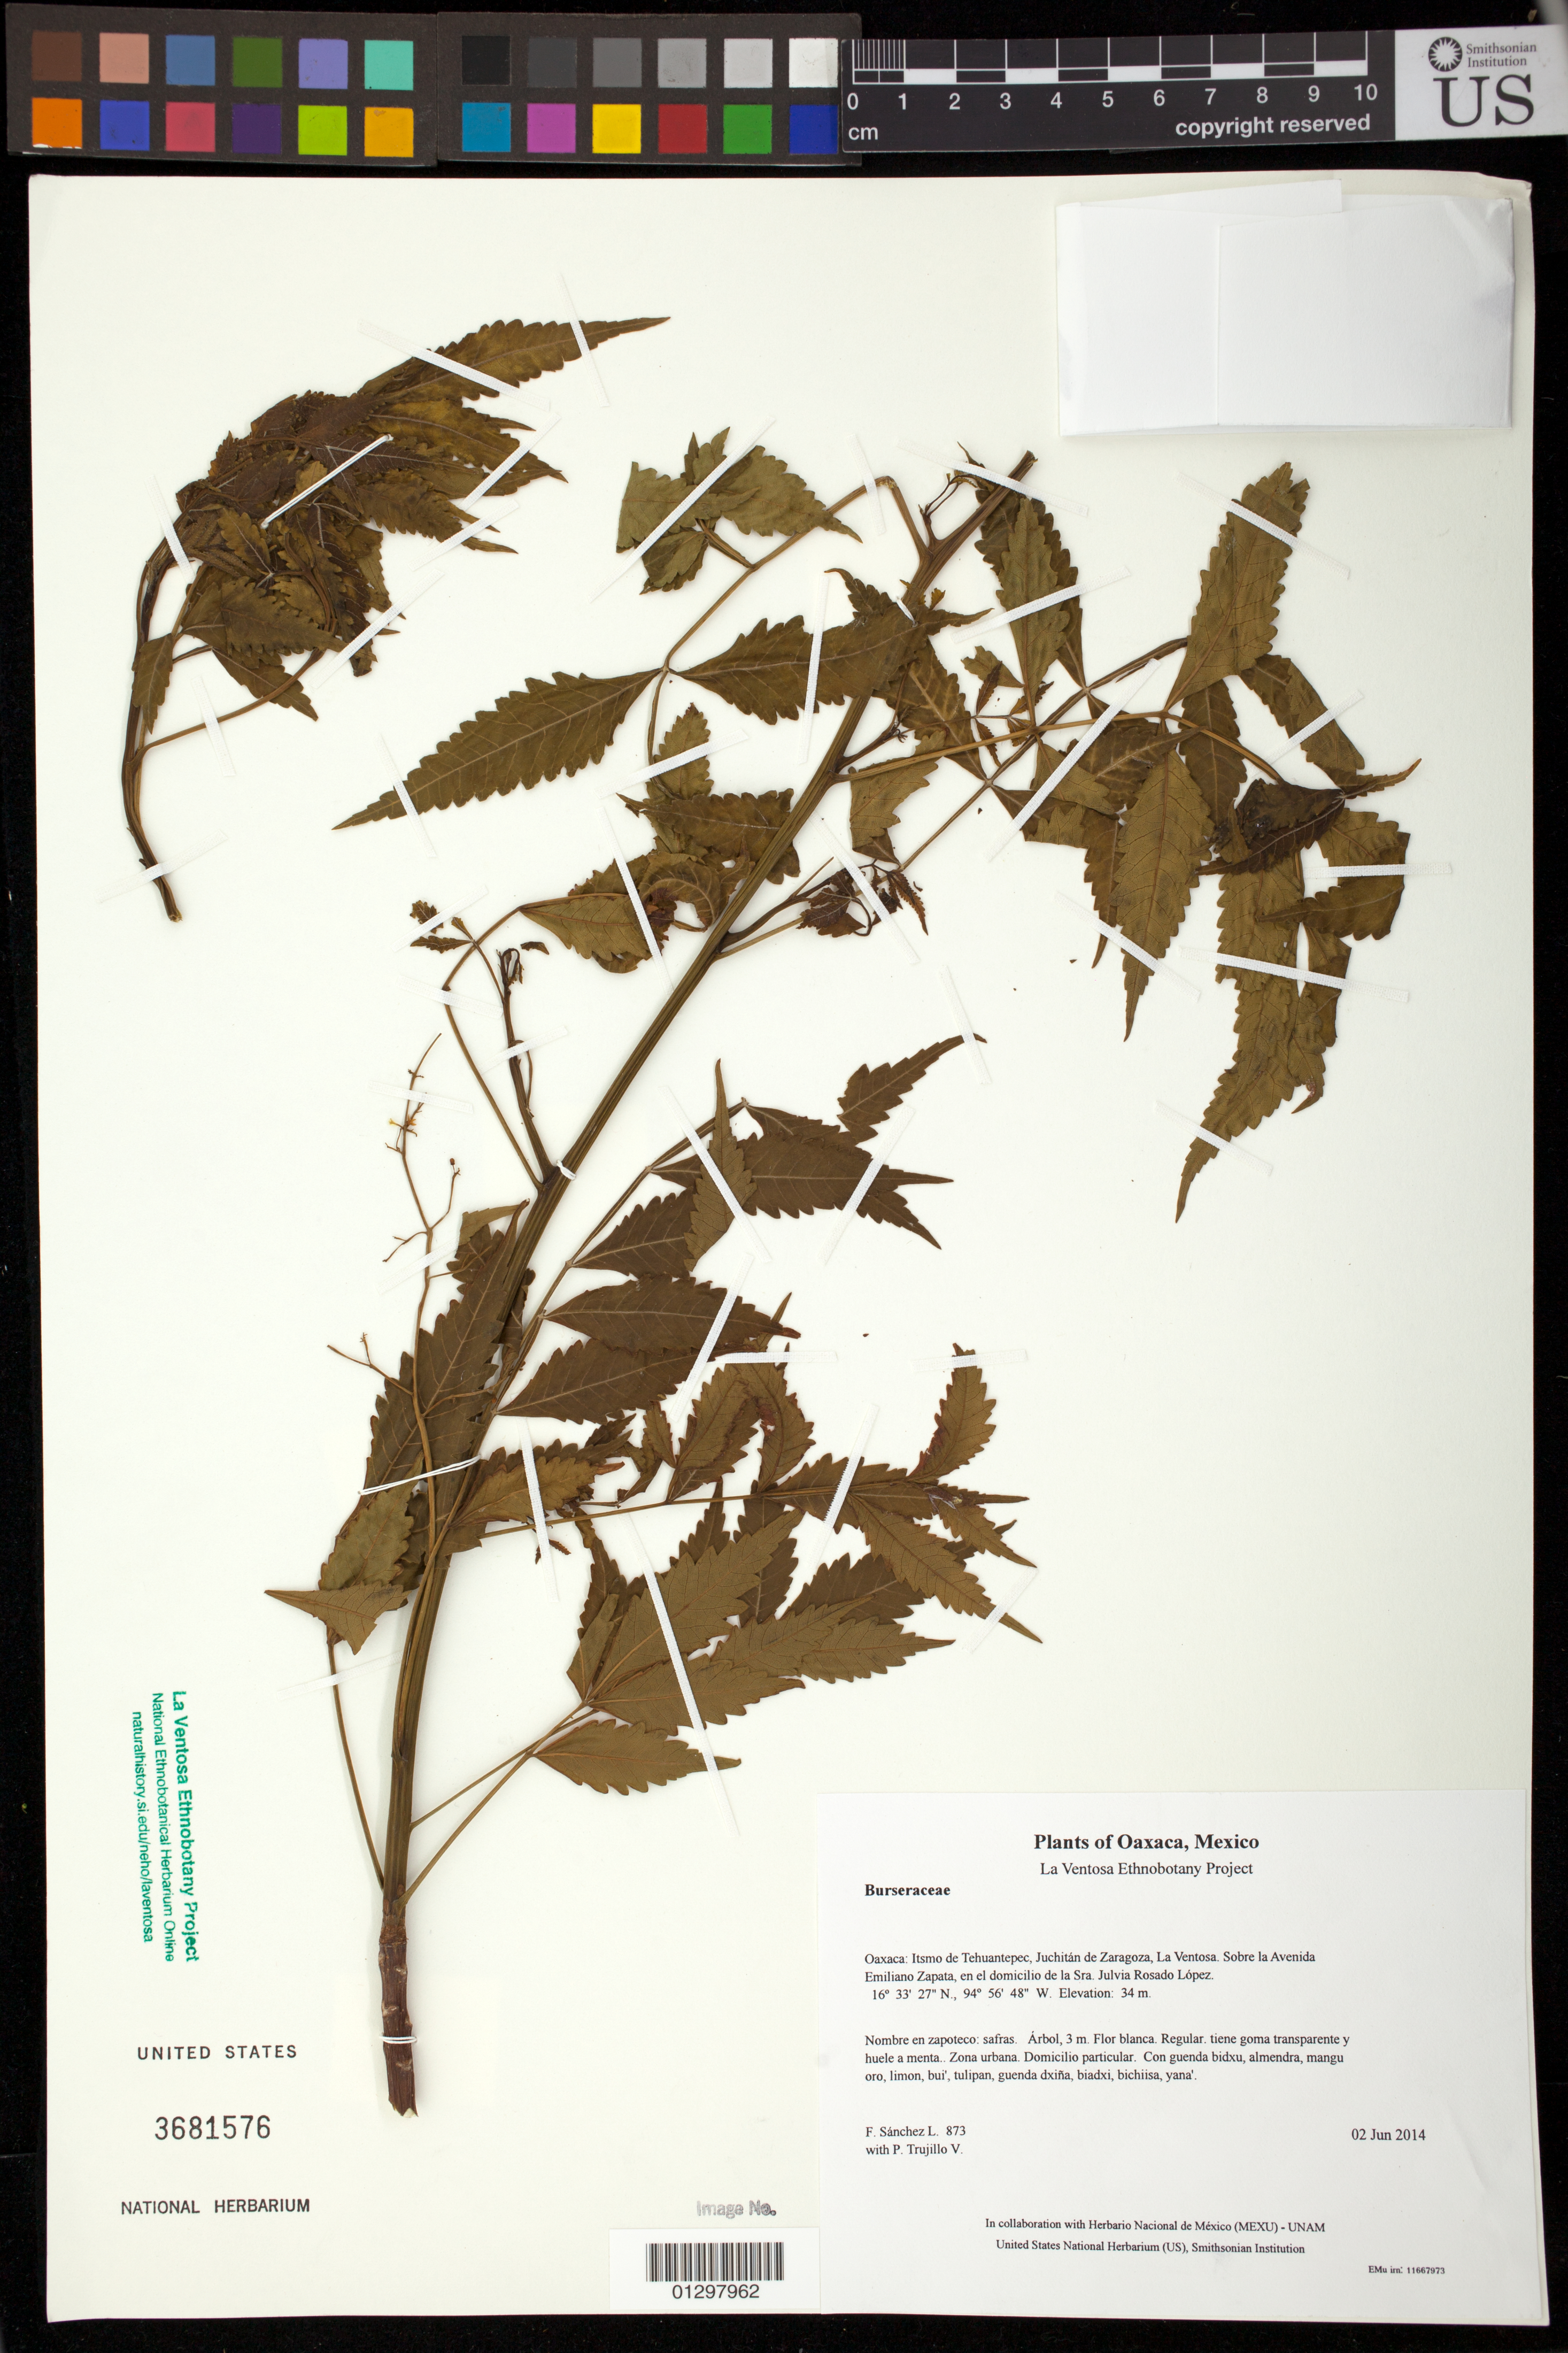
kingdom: Plantae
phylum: Tracheophyta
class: Magnoliopsida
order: Sapindales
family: Burseraceae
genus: Bursera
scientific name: Bursera graveolens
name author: (Kunth) Triana & Planch.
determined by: Collins, Elizabeth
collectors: F. Sánchez L. & P. Trujillo V.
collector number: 873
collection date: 2014-06-02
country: Mexico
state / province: Oaxaca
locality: Itsmo de Tehuantepec, Juchitán de Zaragoza, La Ventosa. Sobre la Avenida Emiliano Zapata, en el domicilio de la Sra. Julvia Rosado López.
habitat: Zona urbana. Domicilio particular.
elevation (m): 34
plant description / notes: JEBOT, MEXU, SERO, US; Yaga. 3 m. Guie' naquichi'. Nuu.; safras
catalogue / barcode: US 3681576